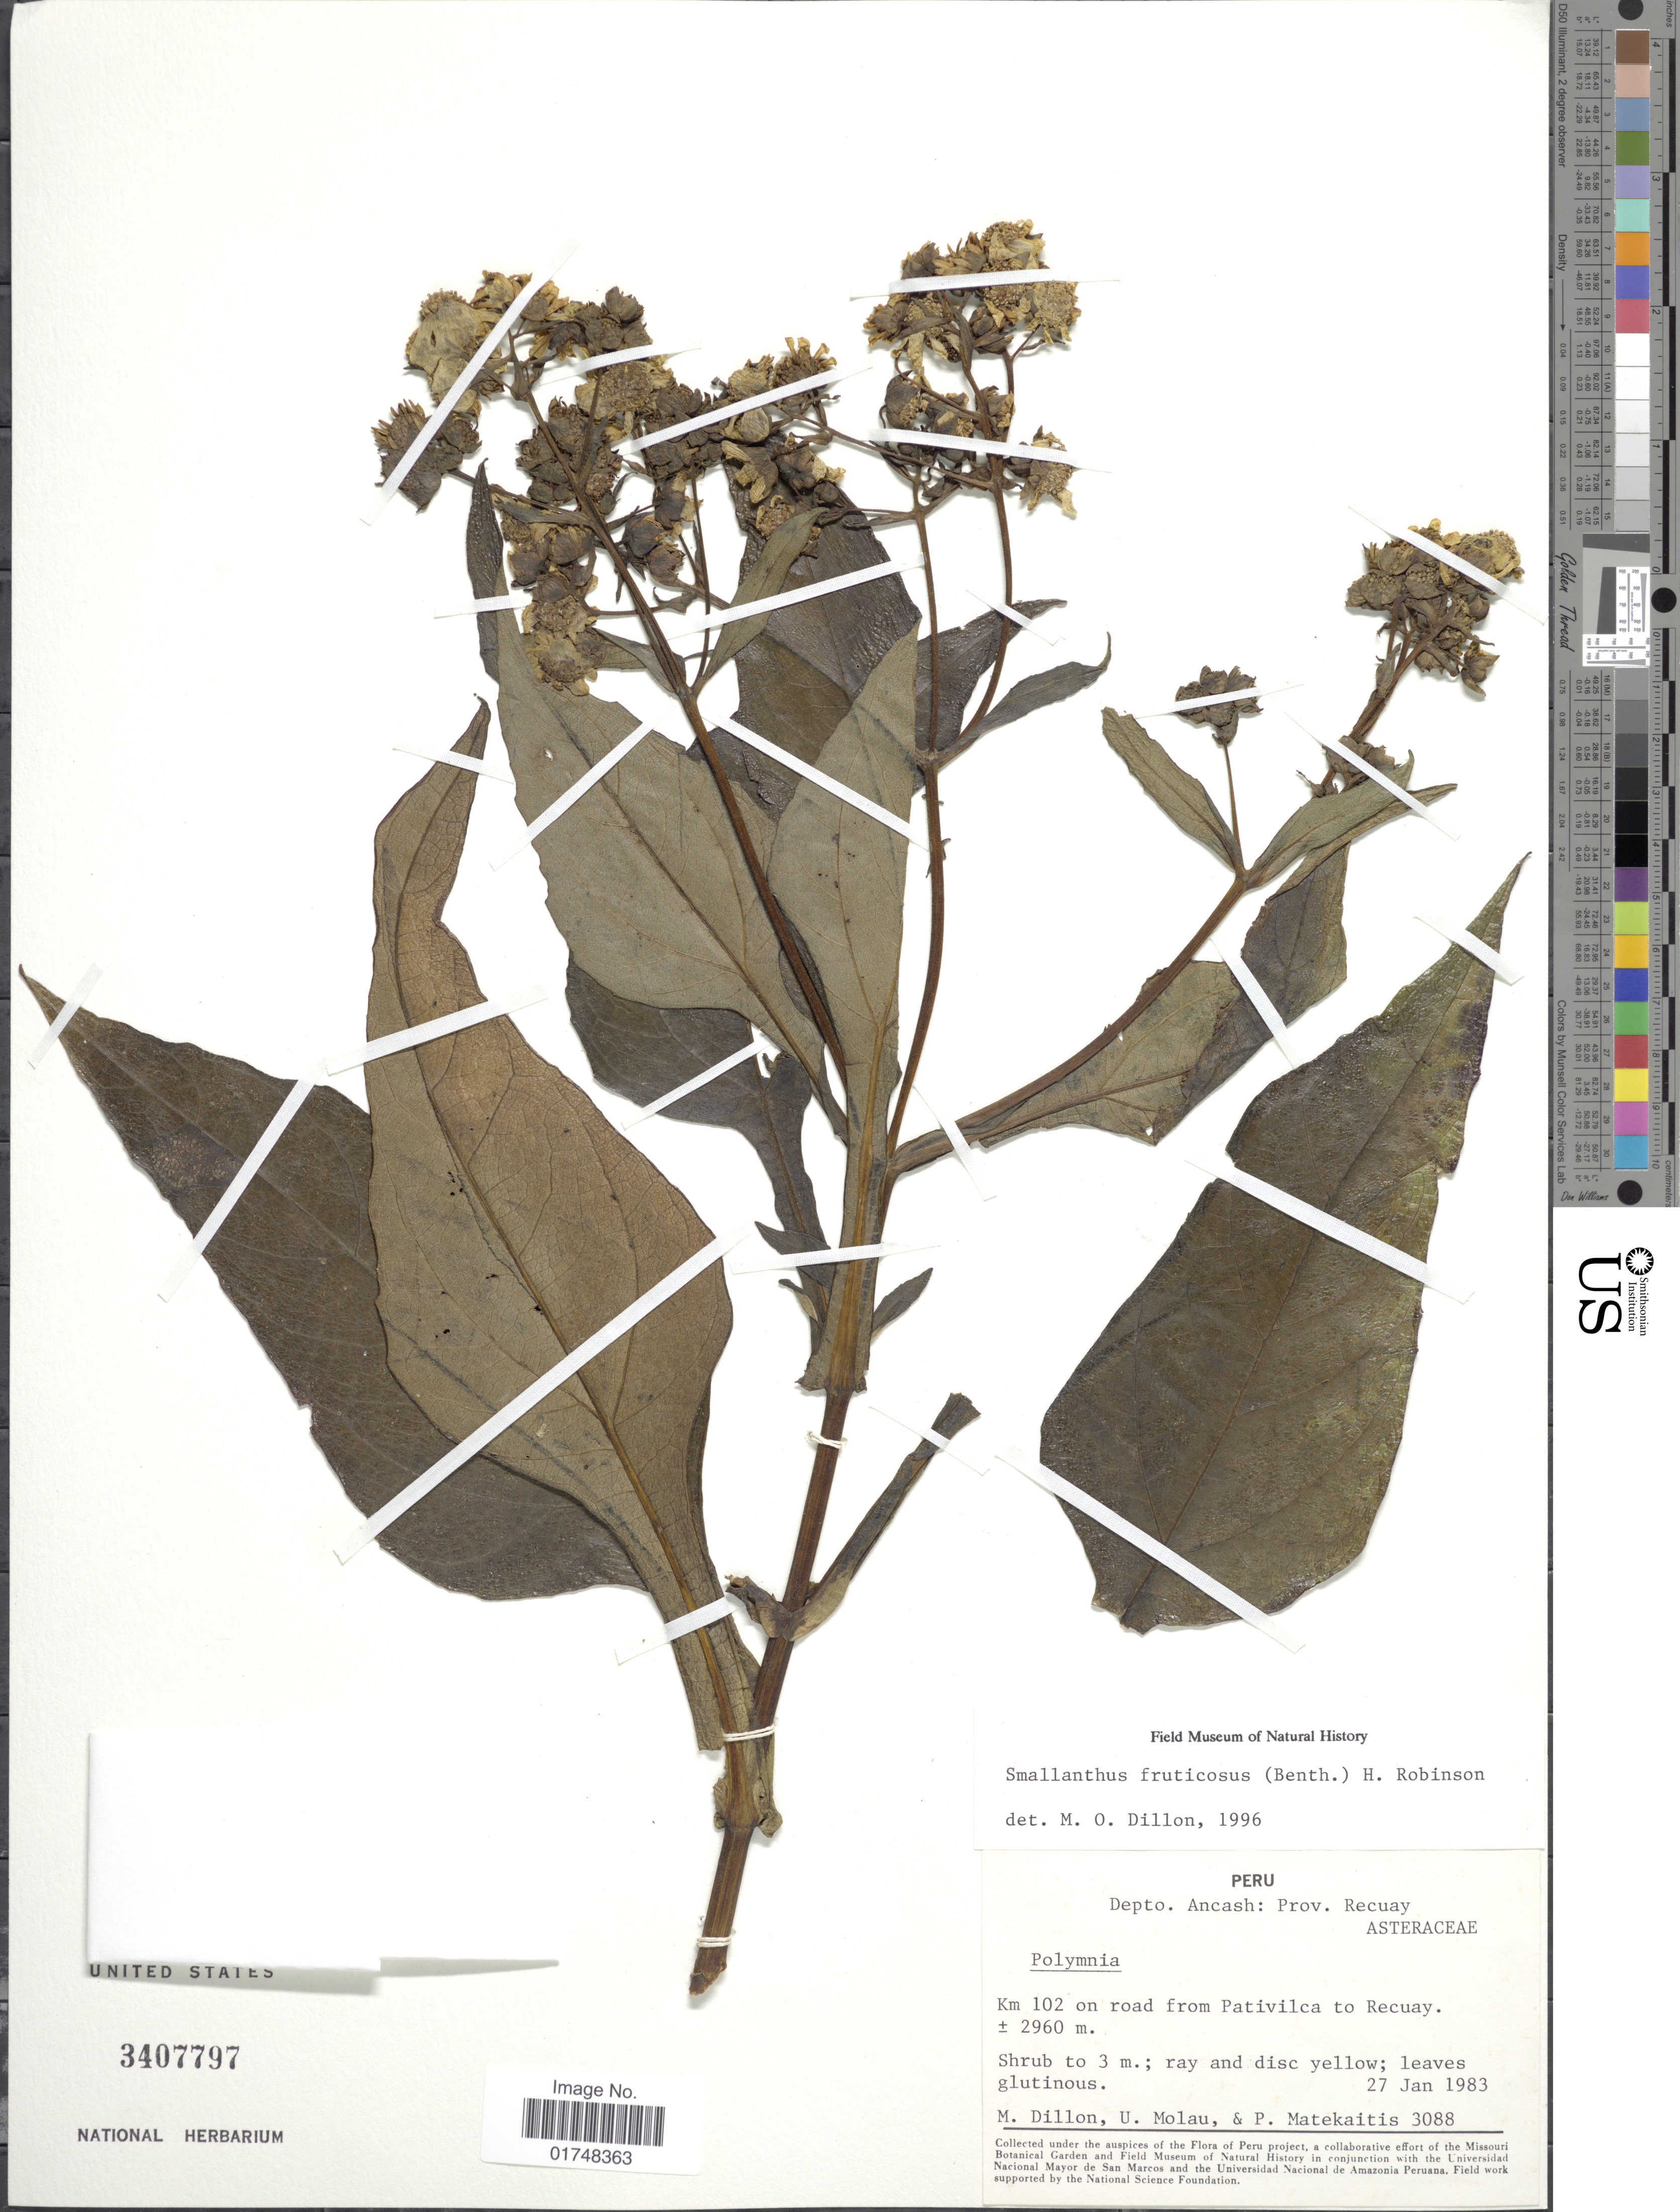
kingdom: Plantae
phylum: Tracheophyta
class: Magnoliopsida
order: Asterales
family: Asteraceae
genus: Smallanthus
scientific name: Smallanthus fruticosus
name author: (Benth.) H. Rob.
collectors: M. O. Dillon, U. Molau & P. Matekaitis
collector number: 3088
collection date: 1983-01-27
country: Peru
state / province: Ancash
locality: Prov. Recuay, km 102 on road from Pativilca to Recuay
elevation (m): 2960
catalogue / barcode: US 3407797